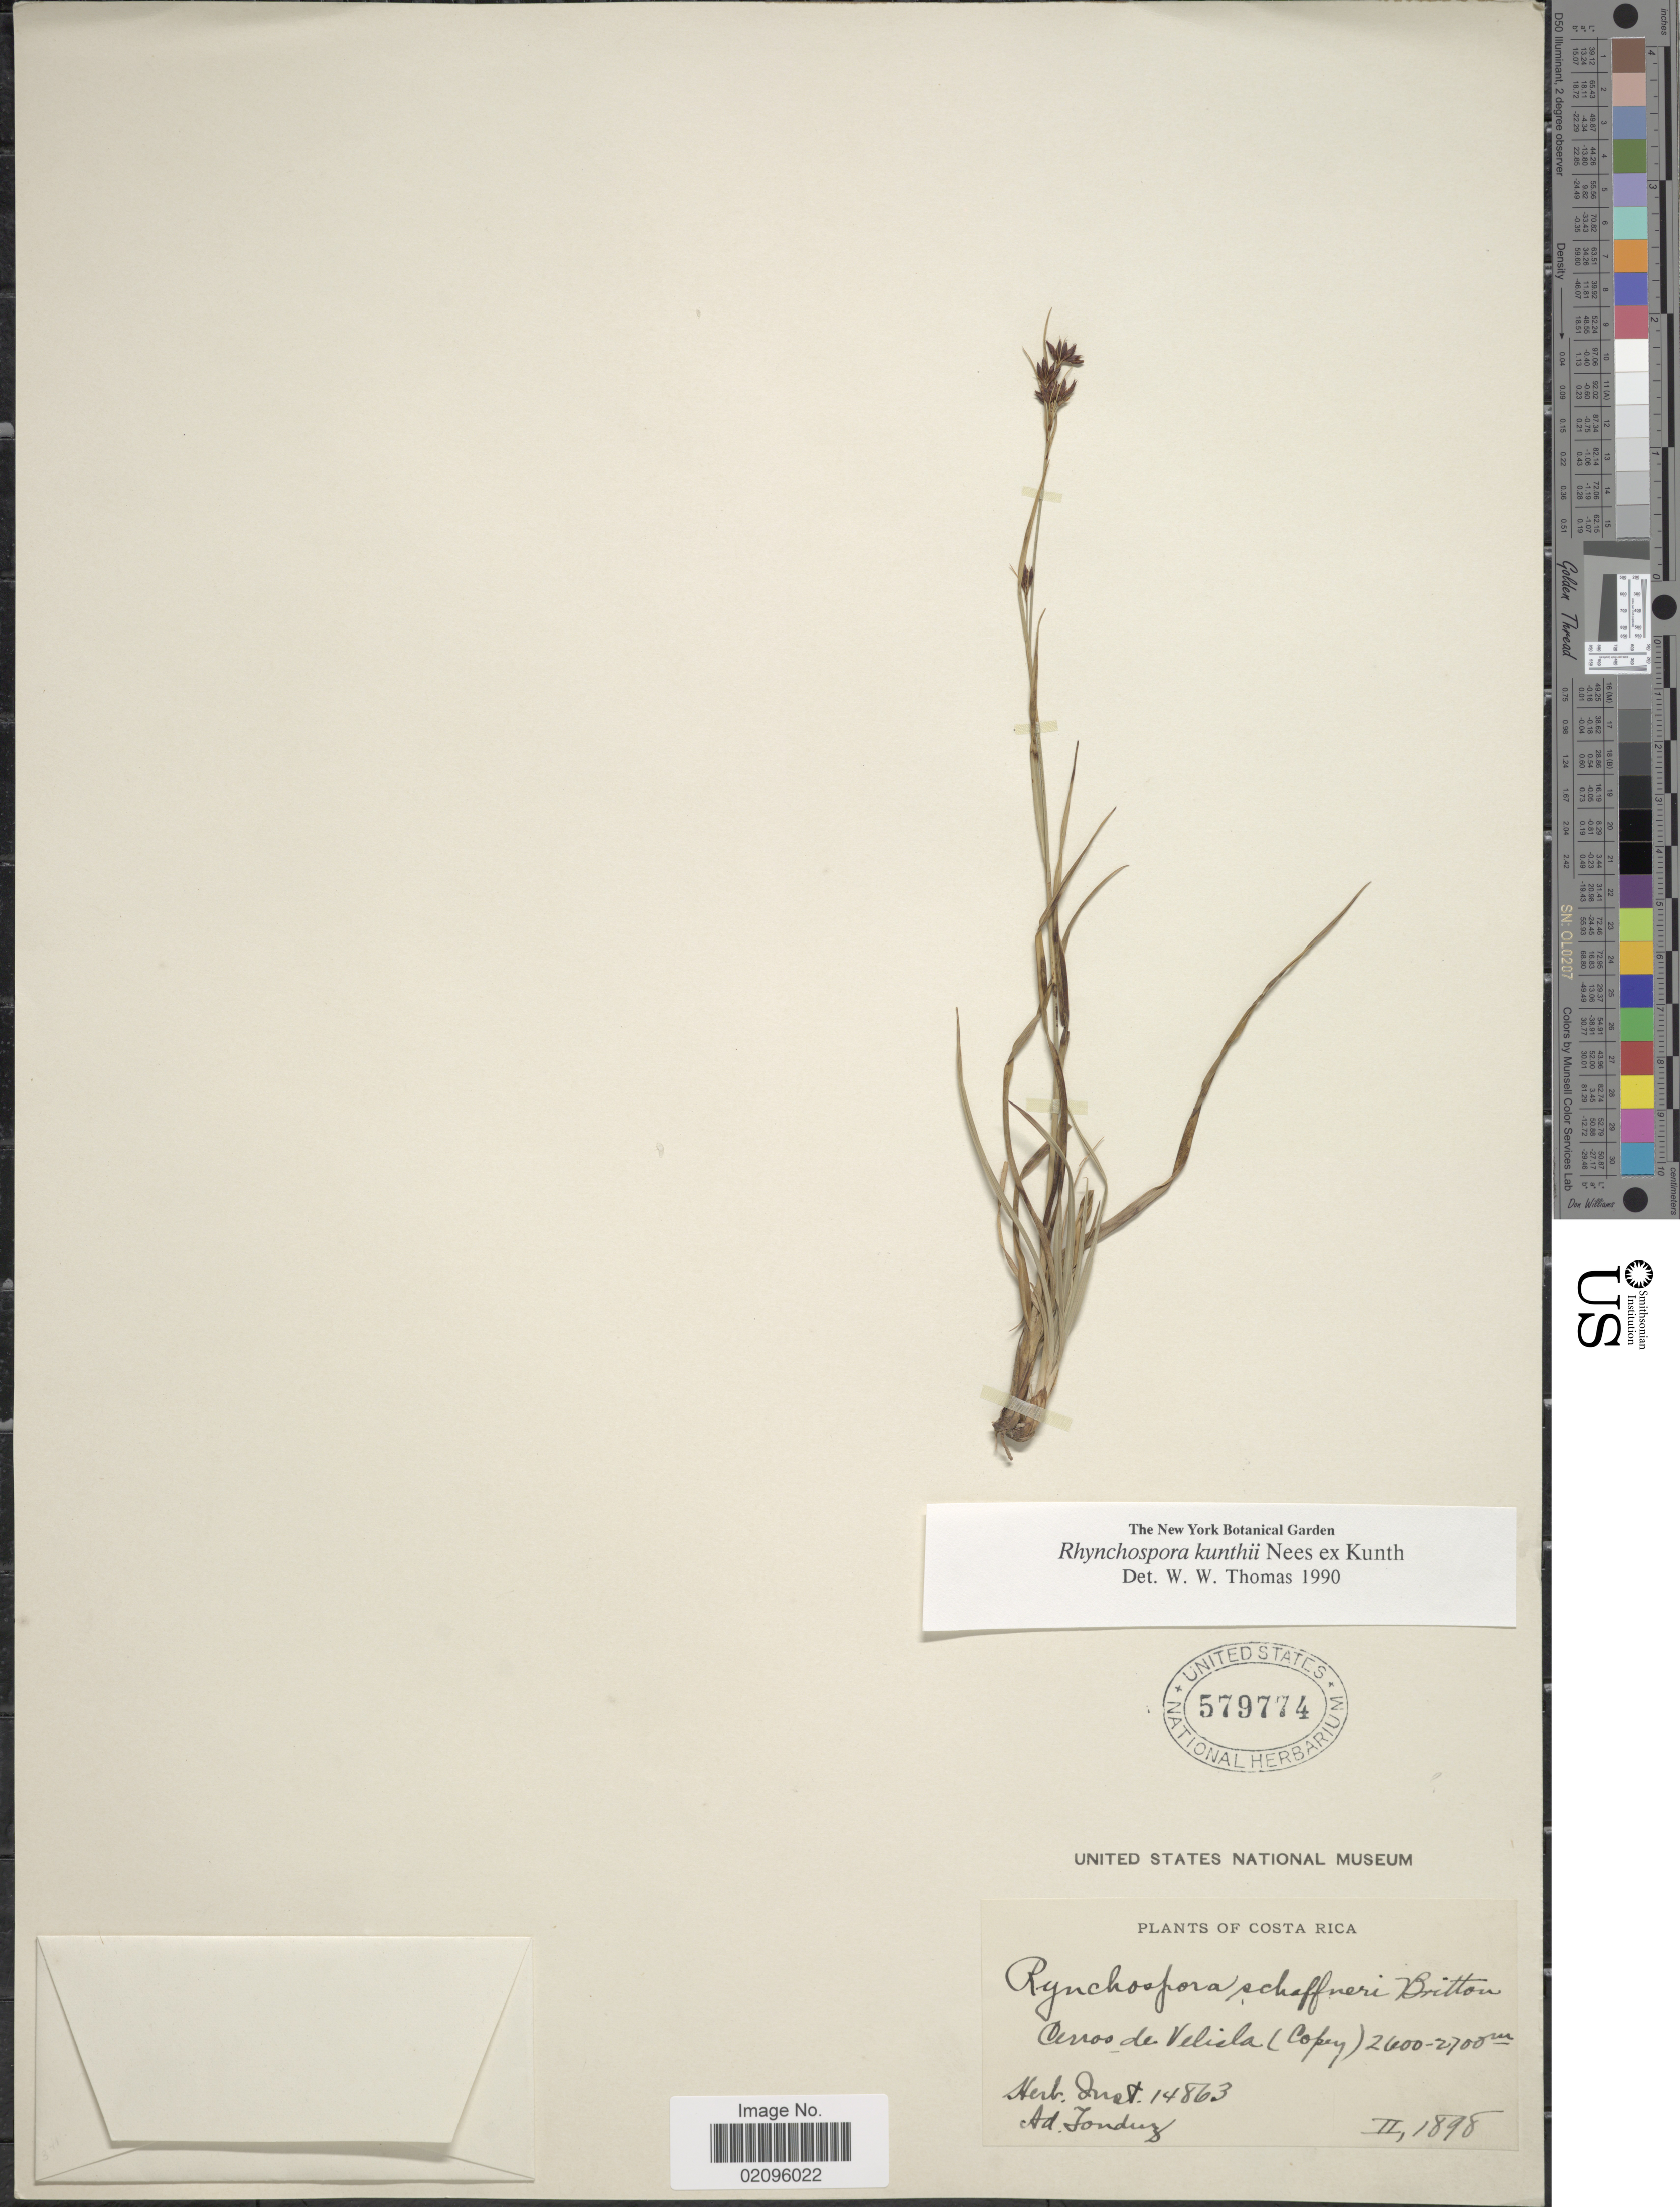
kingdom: Plantae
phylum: Tracheophyta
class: Liliopsida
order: Poales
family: Cyperaceae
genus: Rhynchospora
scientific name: Rhynchospora kunthii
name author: Nees ex Kunth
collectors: A. Tonduz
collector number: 14863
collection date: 1898-02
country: Costa Rica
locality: Cerros de Velirla (Copey).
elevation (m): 2600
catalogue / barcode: US 579774